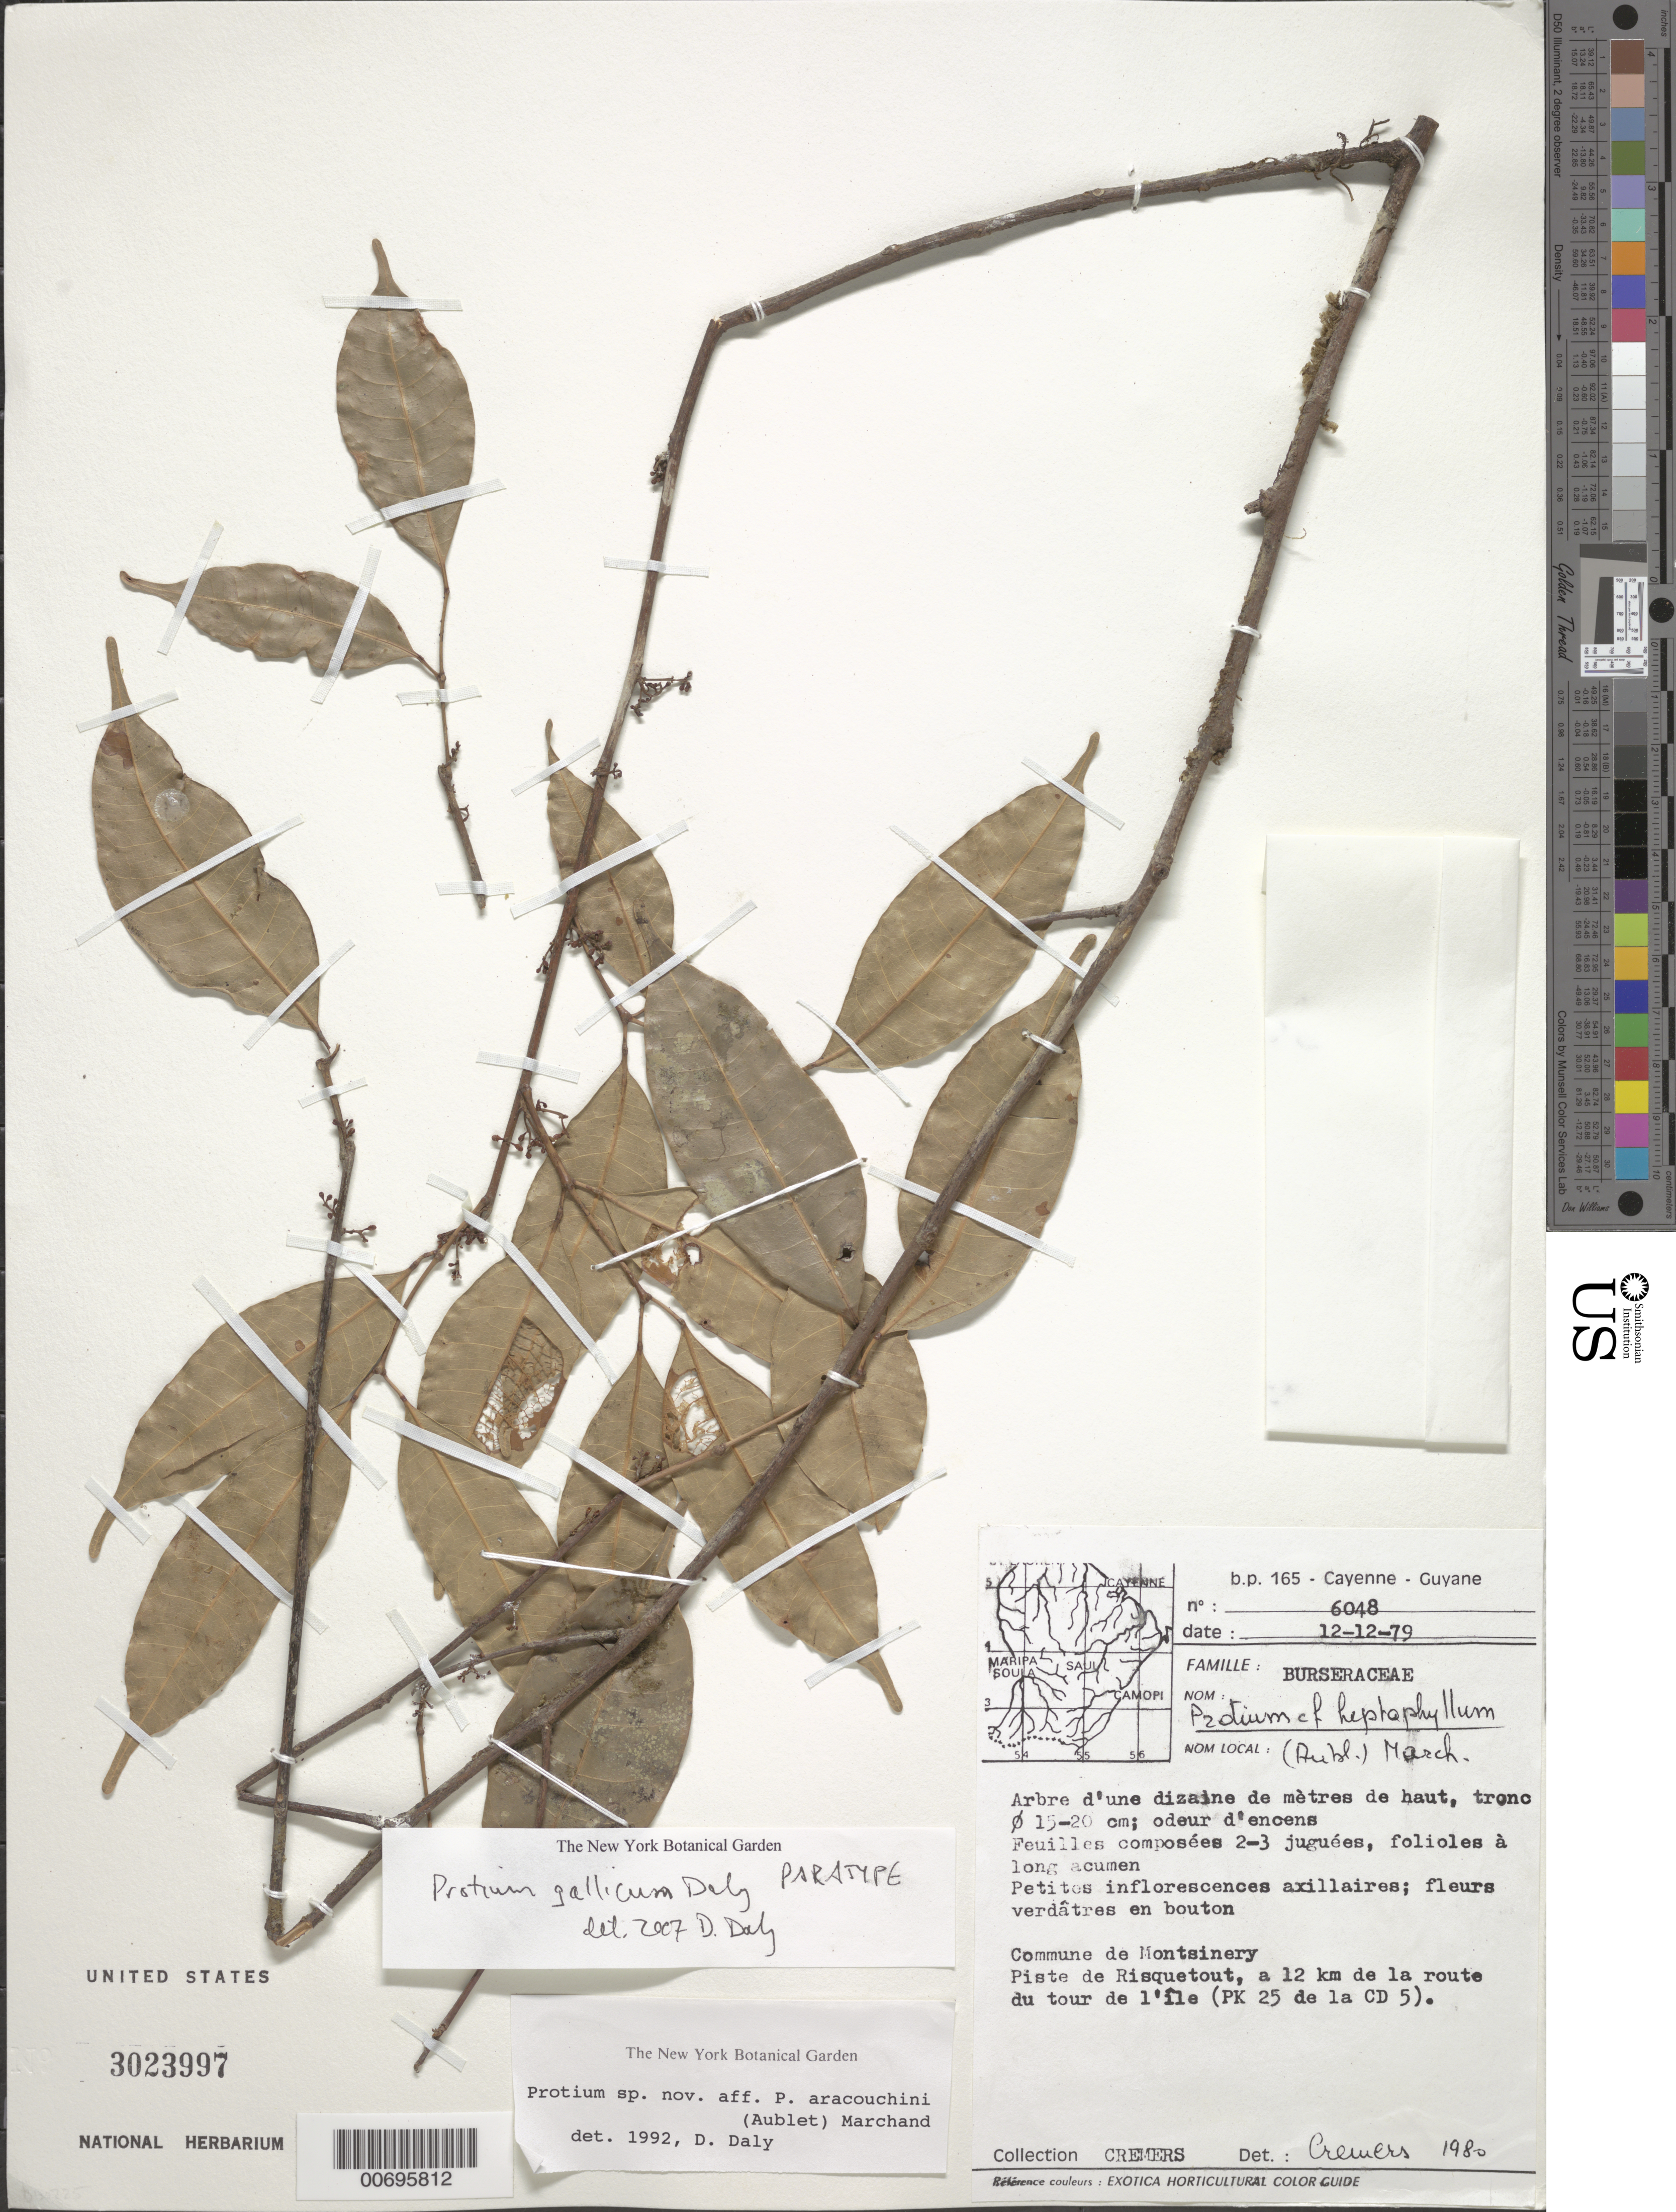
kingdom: Plantae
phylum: Tracheophyta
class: Magnoliopsida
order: Sapindales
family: Burseraceae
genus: Protium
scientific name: Protium gallicum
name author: Daly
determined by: Daly, D. C.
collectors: G. Cremers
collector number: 6048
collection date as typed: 12-Dec-79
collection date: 1979-12-12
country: French Guiana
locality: Commune de Montsinéry, piste de Risquetout, a 12 km de la route du tour de l'Ile (PK 25 de la CD 5)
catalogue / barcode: US 3023997